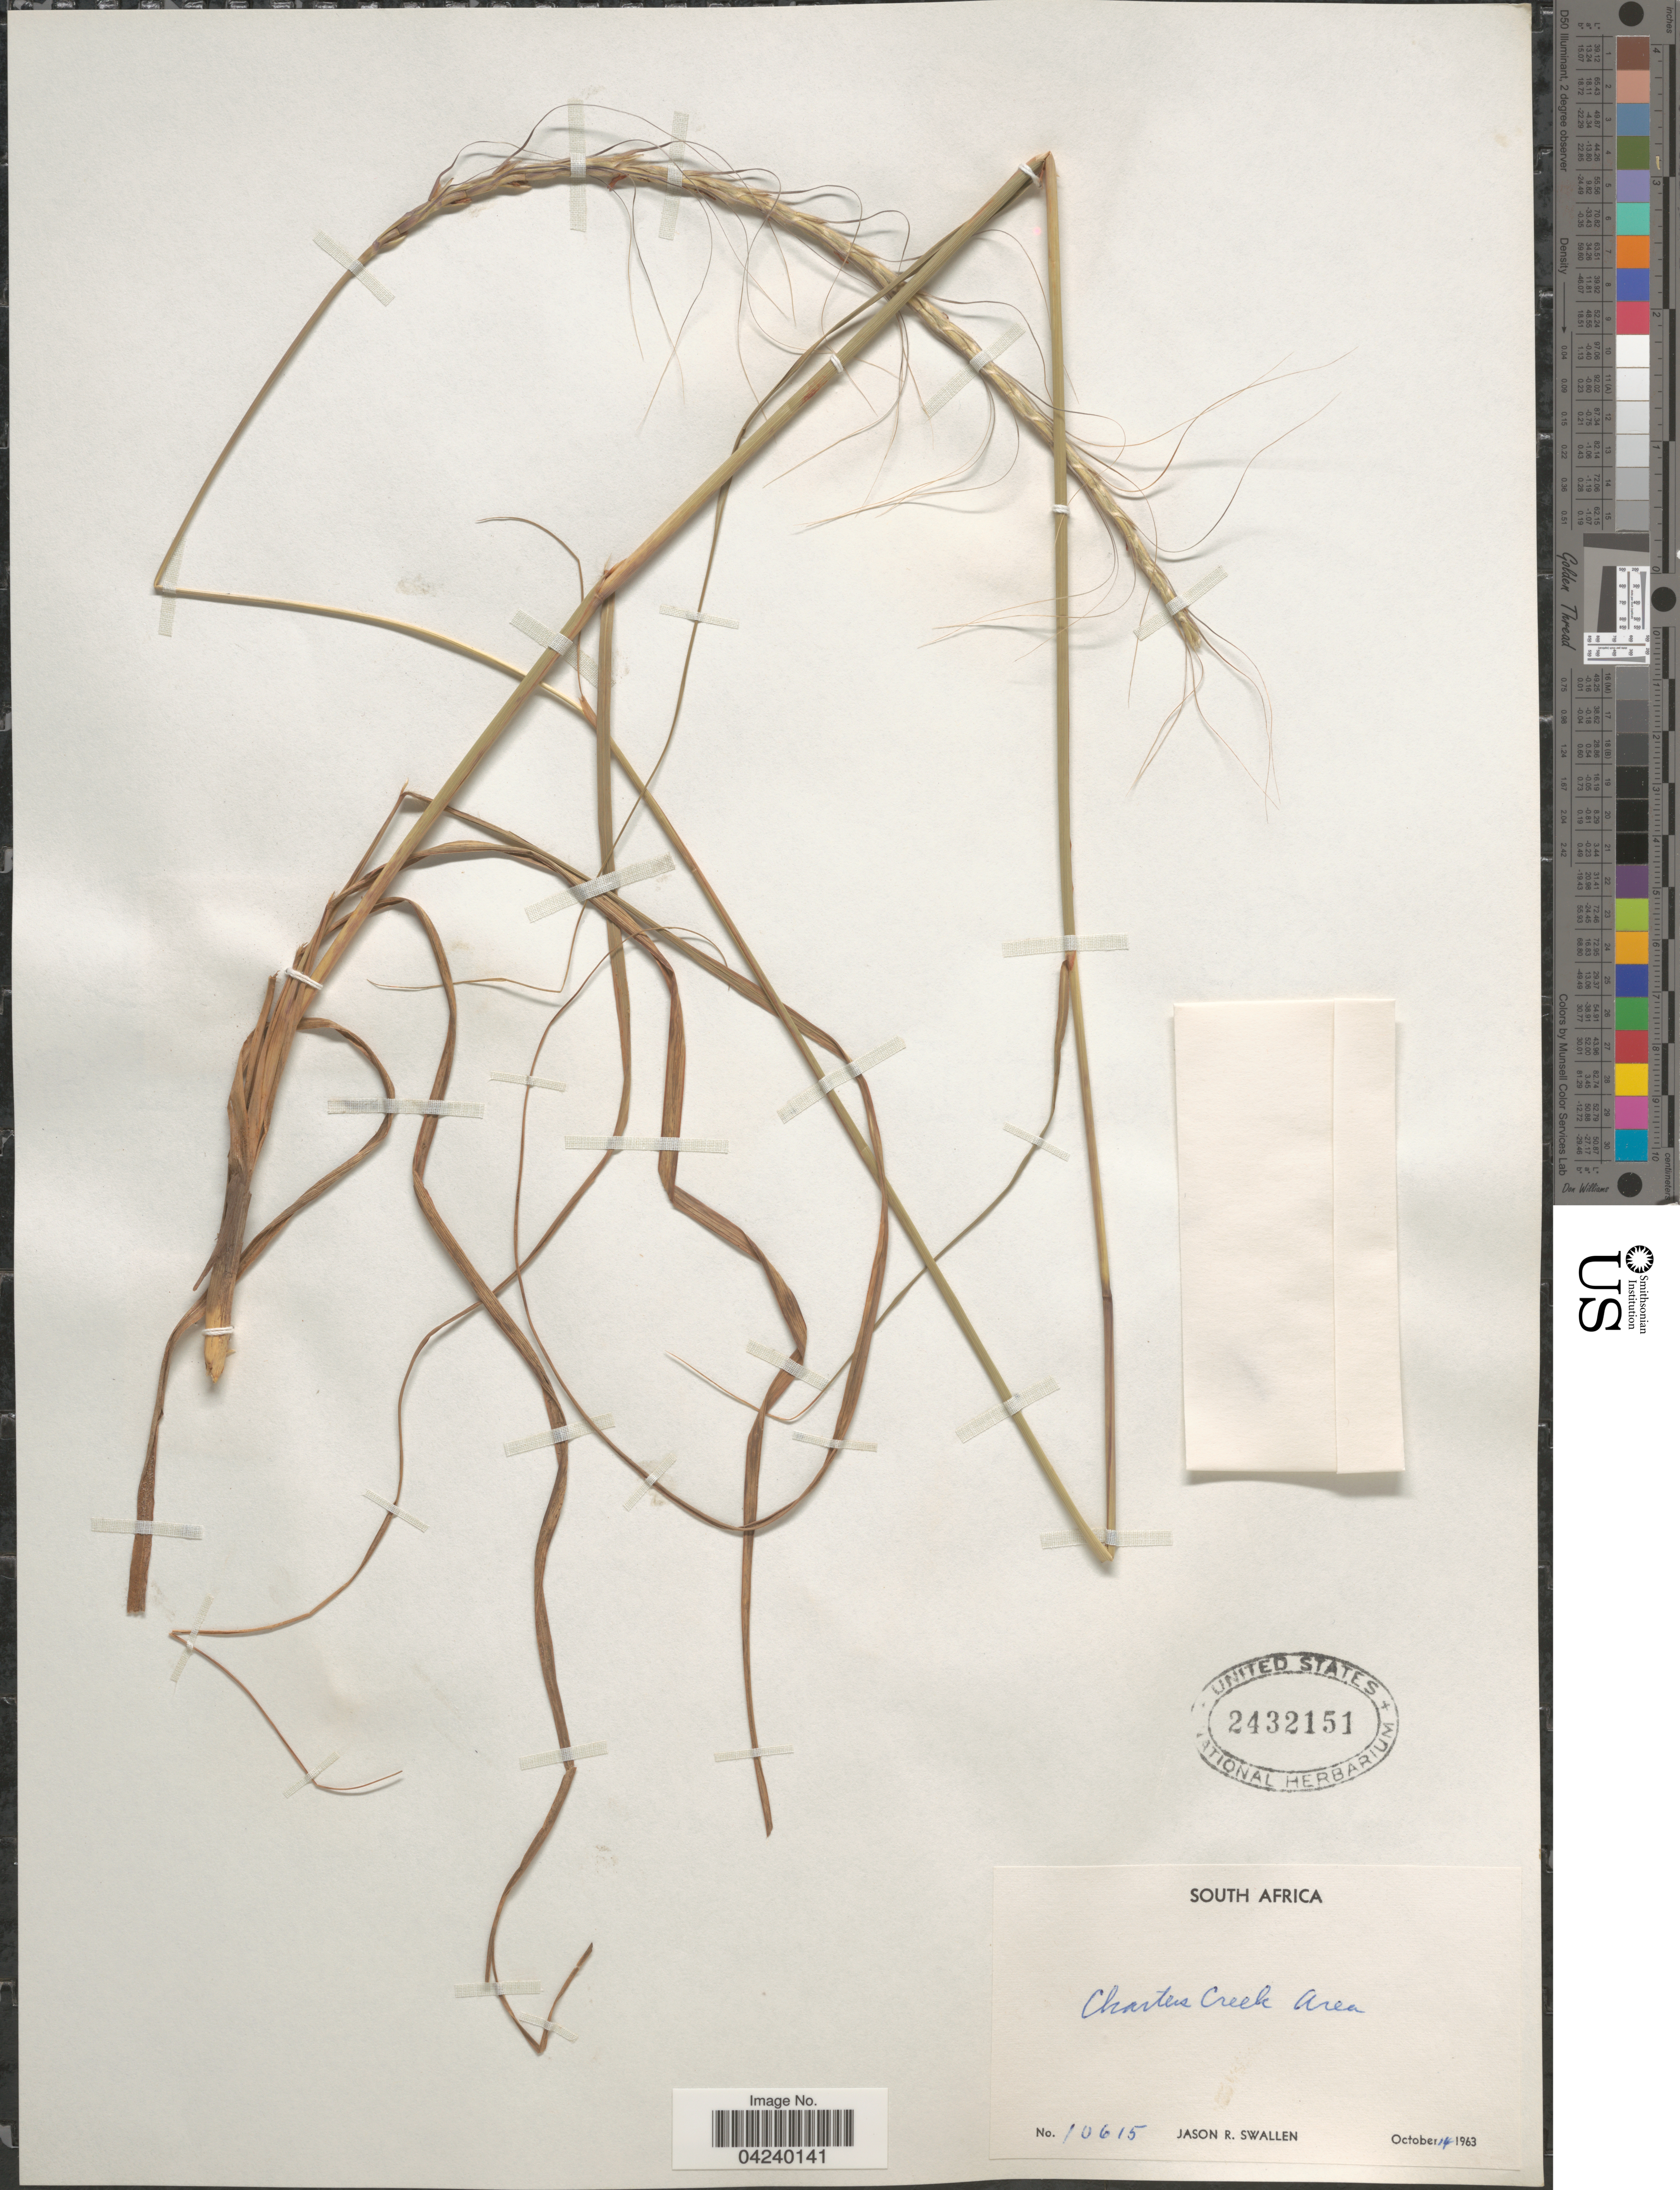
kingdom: Plantae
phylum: Tracheophyta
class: Liliopsida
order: Poales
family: Poaceae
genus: Urelytrum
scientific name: Urelytrum agropyroides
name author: (Hack.) Hack.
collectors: J. R. Swallen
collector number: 10615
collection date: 1963-10-14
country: South Africa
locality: Charters Creek Area.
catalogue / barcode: US 2432151